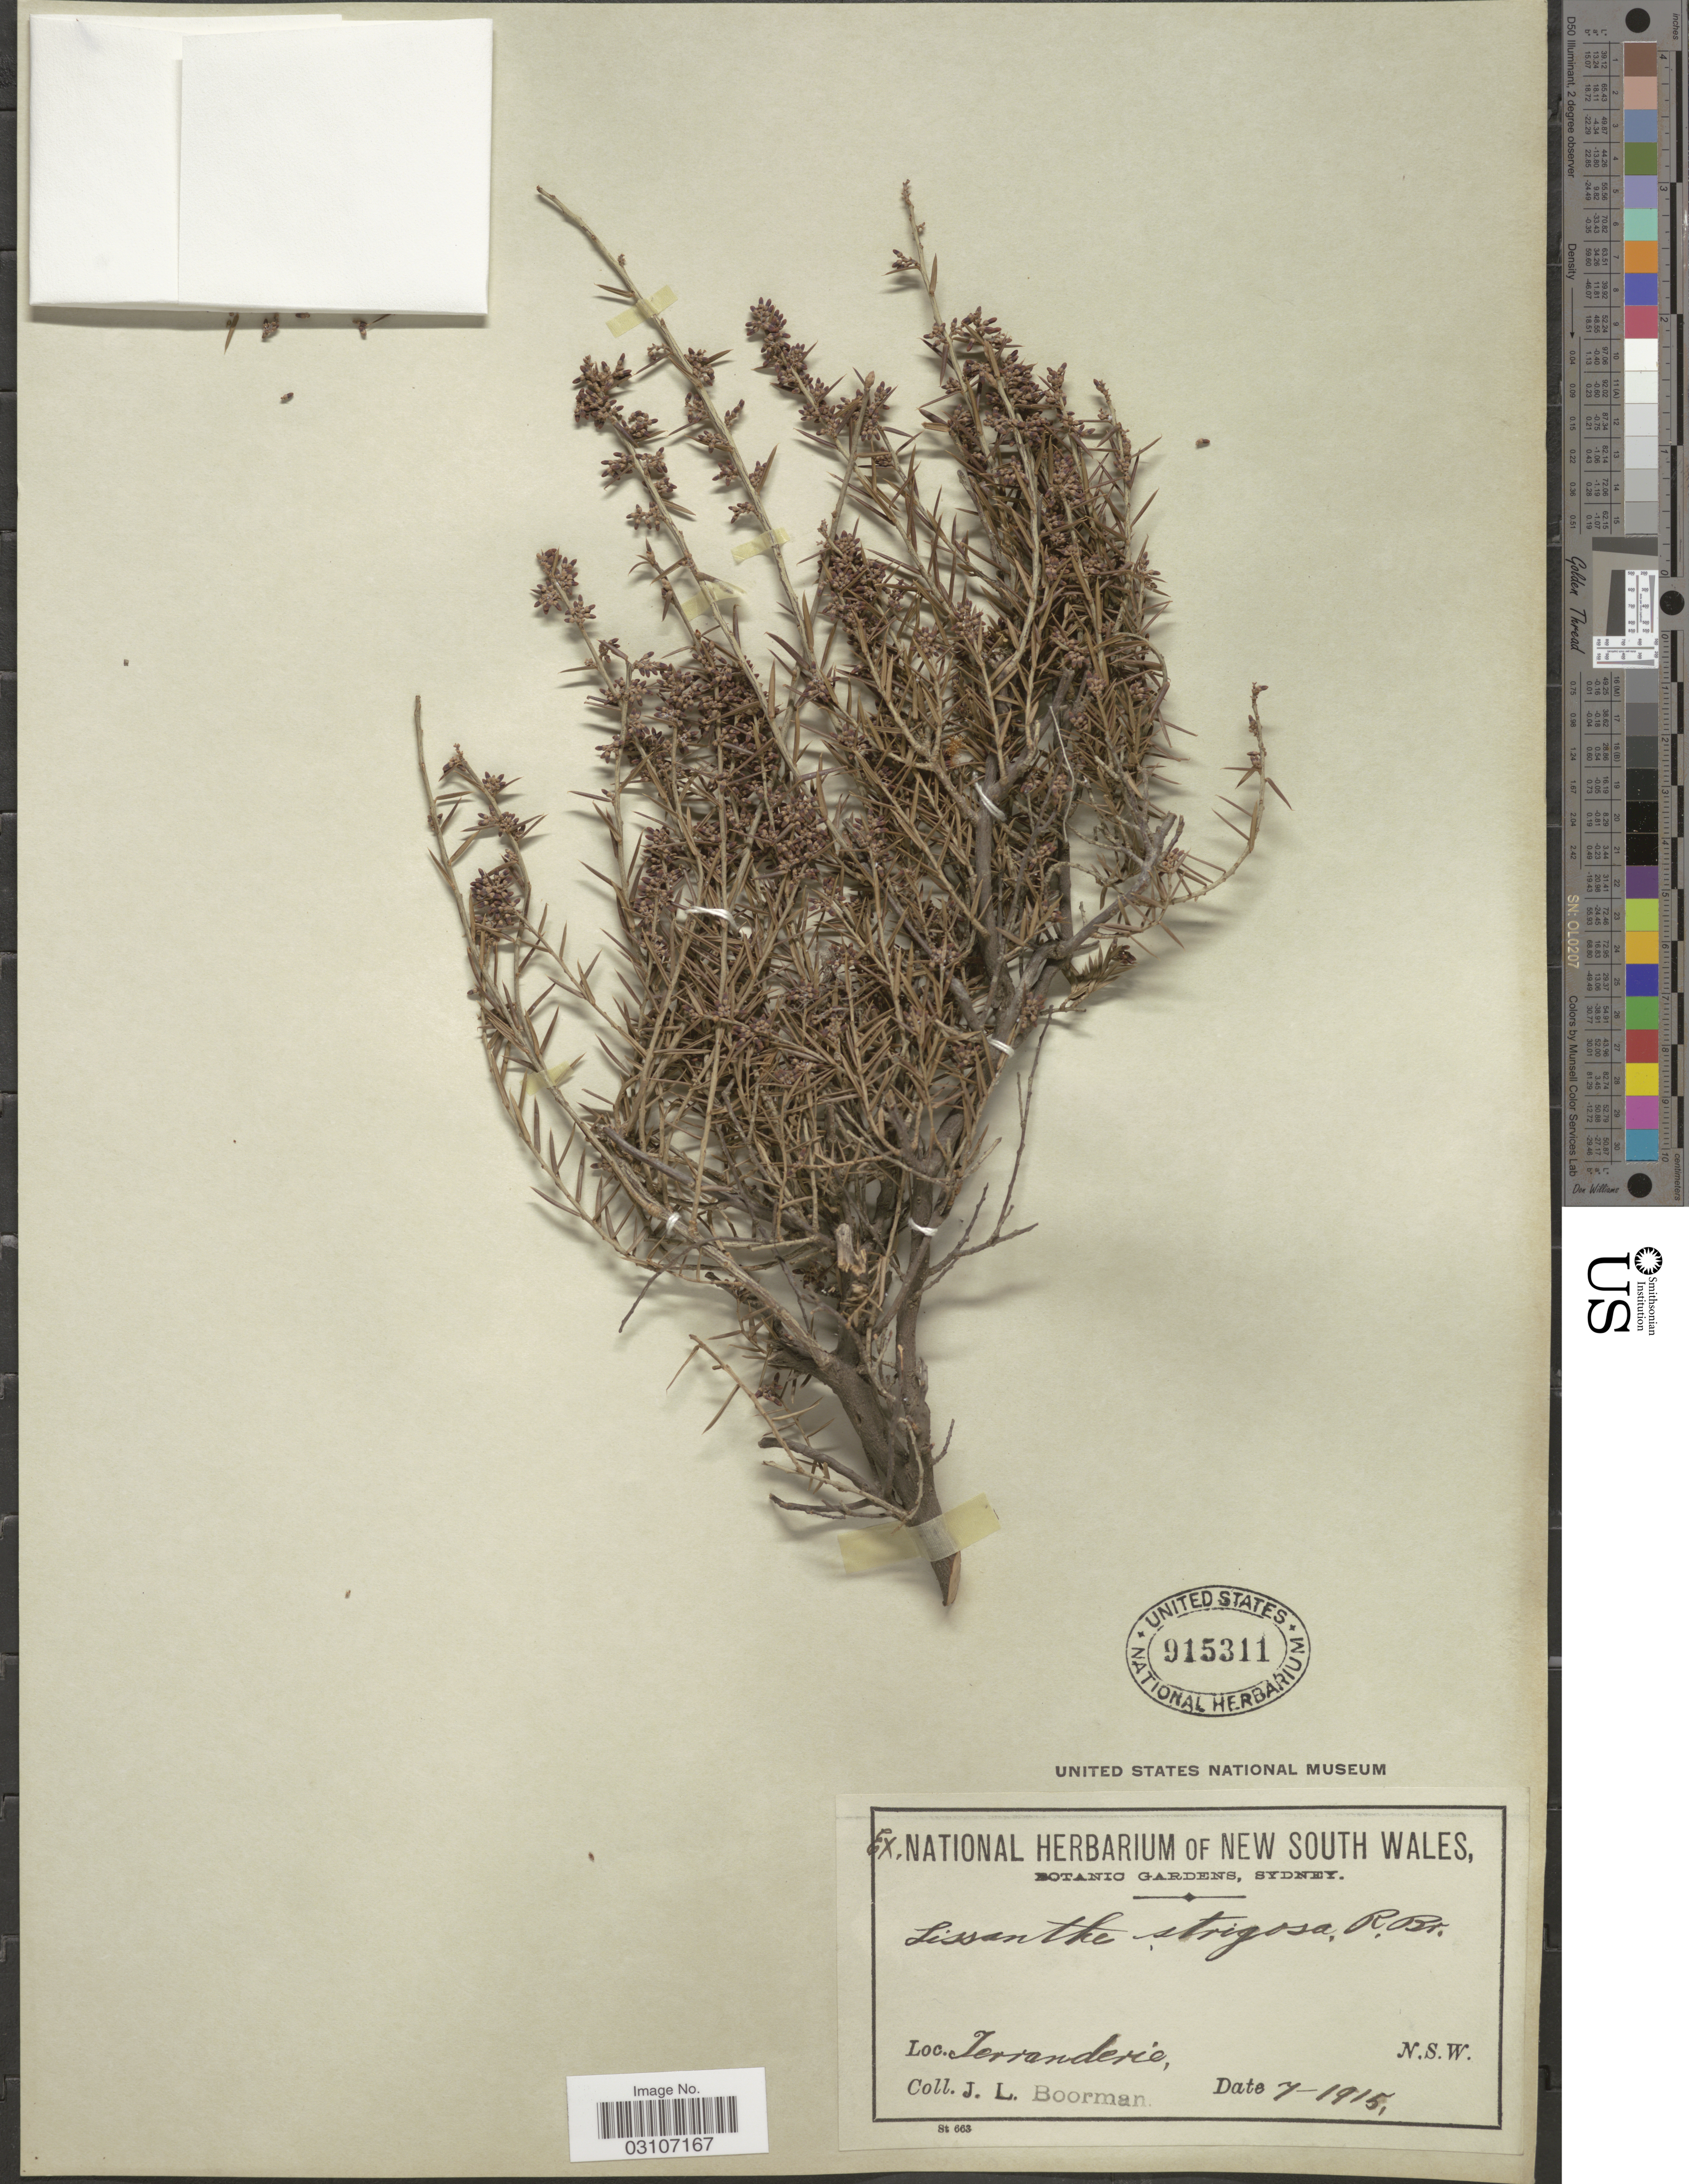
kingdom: Plantae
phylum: Tracheophyta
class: Magnoliopsida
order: Ericales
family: Ericaceae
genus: Lissanthe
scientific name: Lissanthe strigosa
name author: (Sm.) R. Br.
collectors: J. Boorman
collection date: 1915-07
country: Australia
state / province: New South Wales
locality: Yerranderie, N.S.W.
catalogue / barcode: US 915311